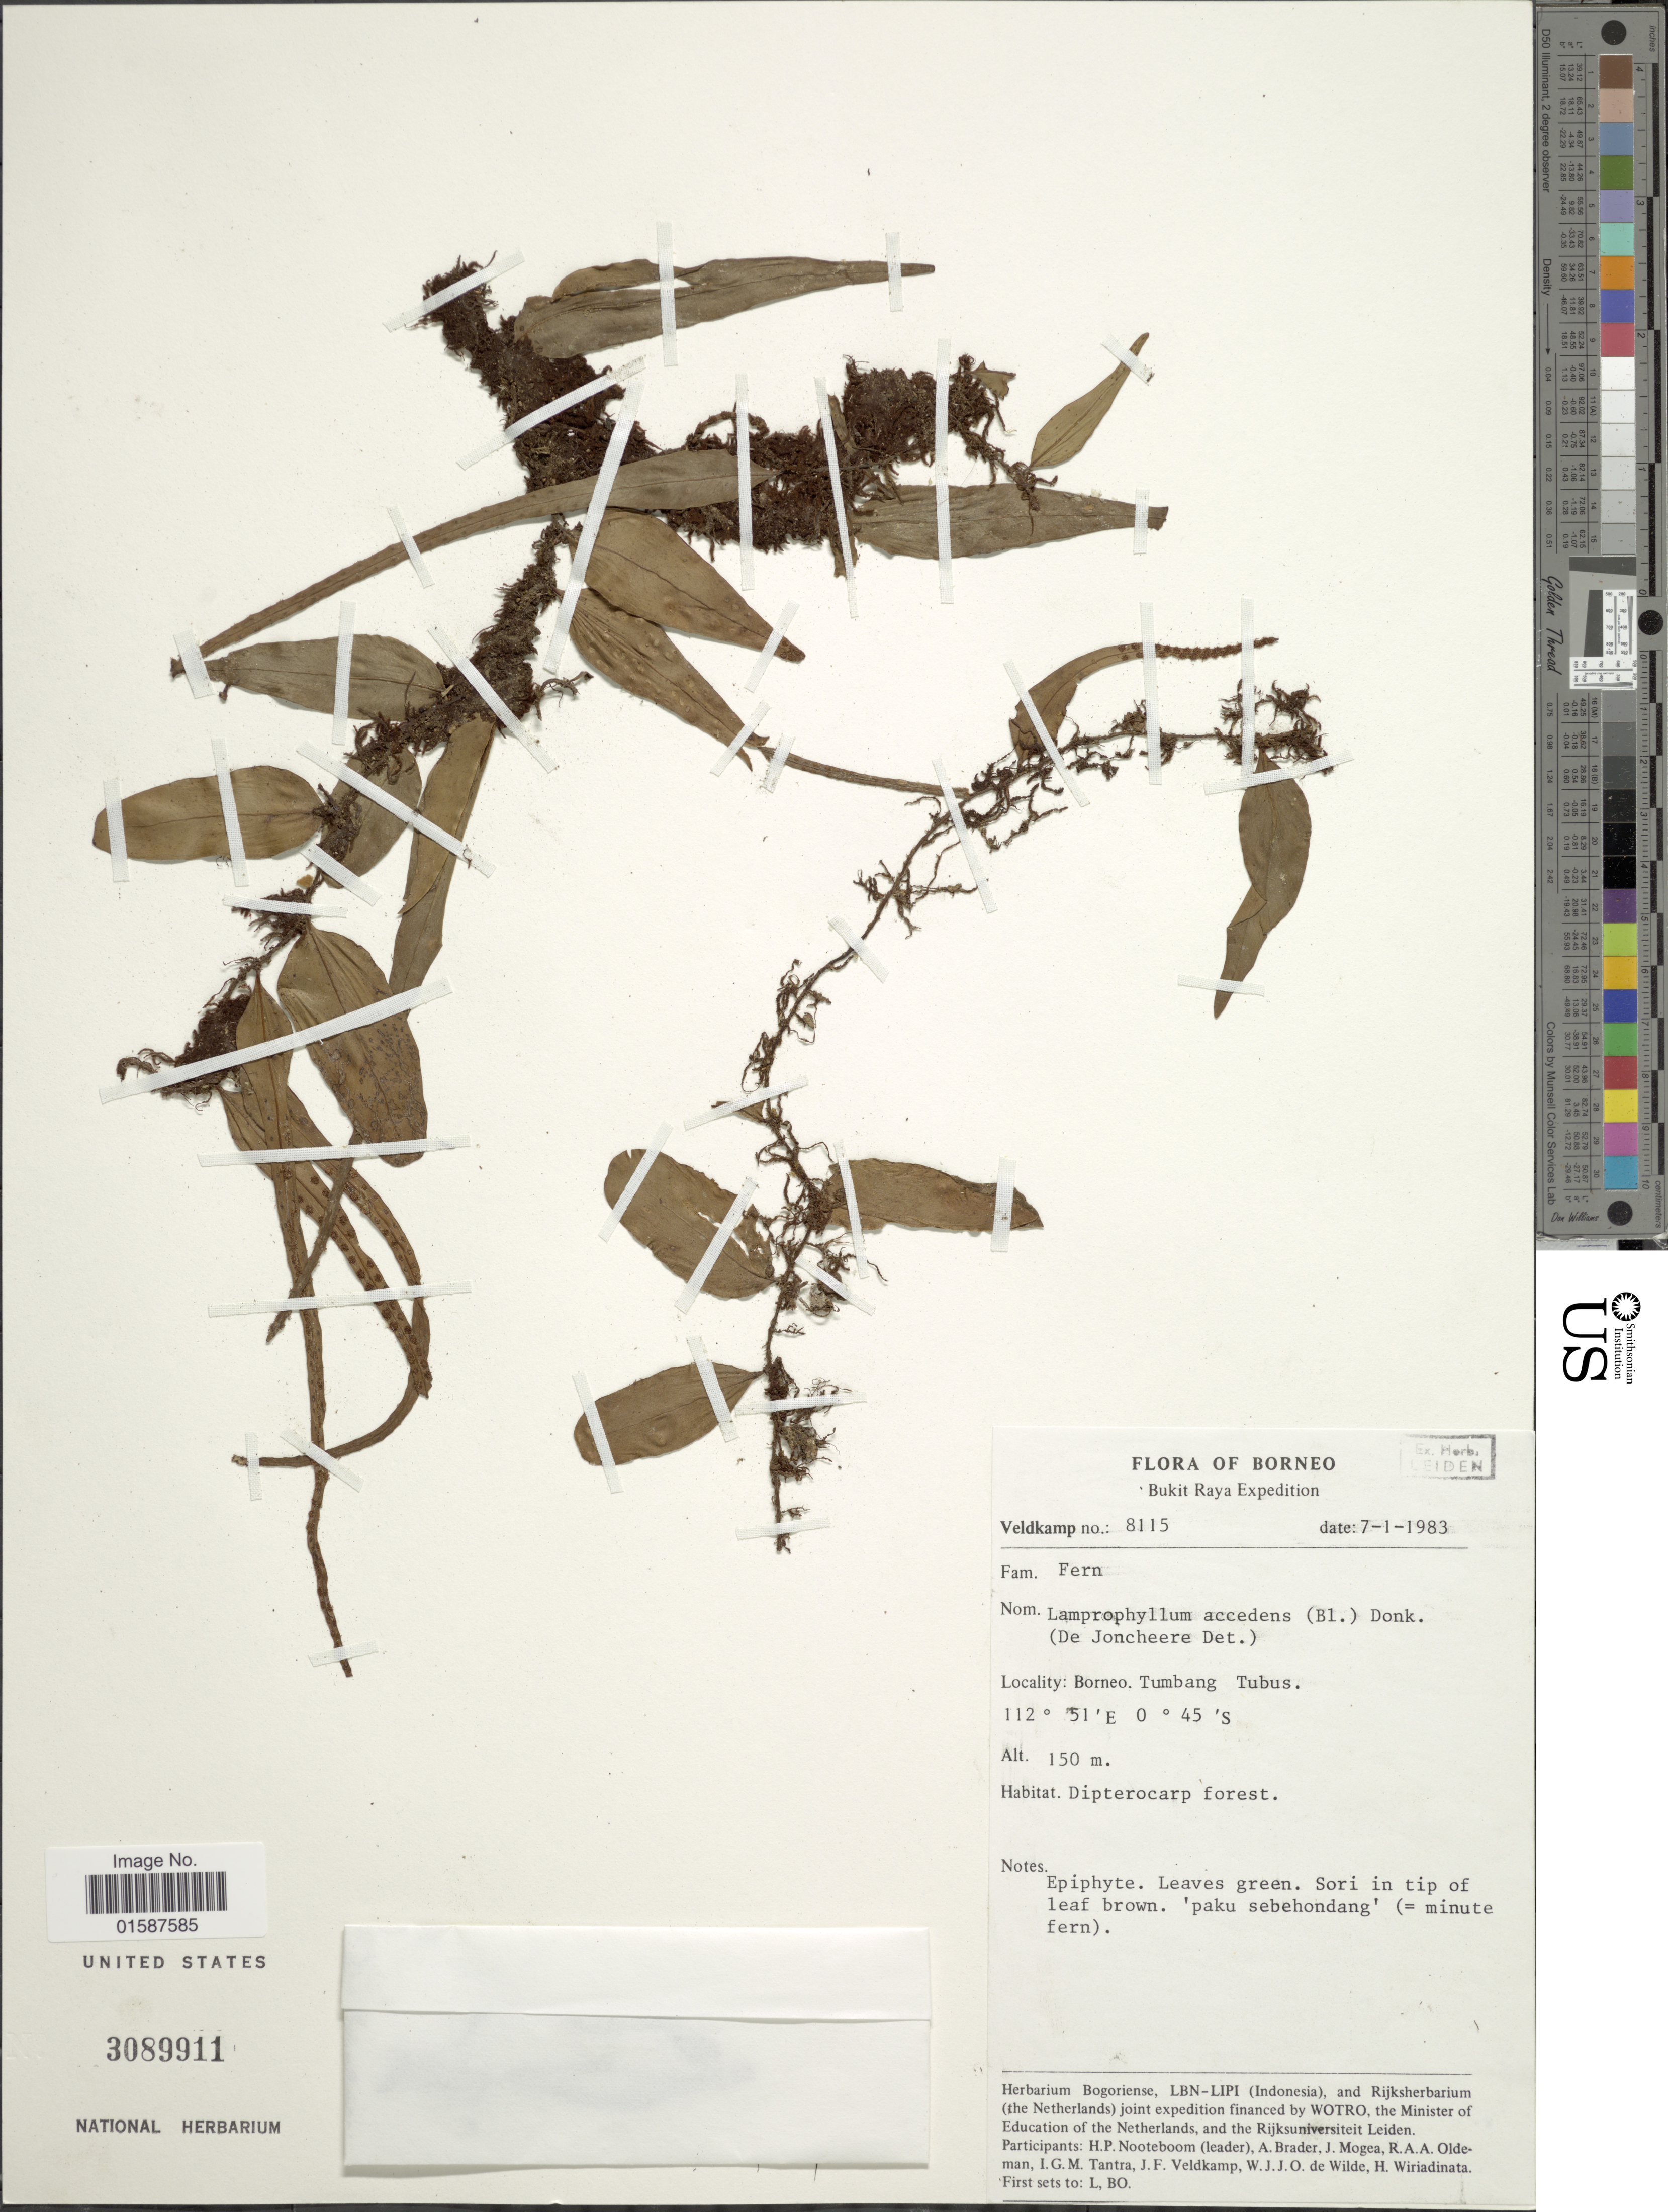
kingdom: Plantae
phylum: Tracheophyta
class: Polypodiopsida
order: Polypodiales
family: Polypodiaceae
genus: Lemmaphyllum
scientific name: Lemmaphyllum accedens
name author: (Blume) Donk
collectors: -. Veldkamp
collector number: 8115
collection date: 1983-01-07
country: Malaysia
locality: Borneo, Tumbang, Tubus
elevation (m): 150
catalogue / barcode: US 3089911